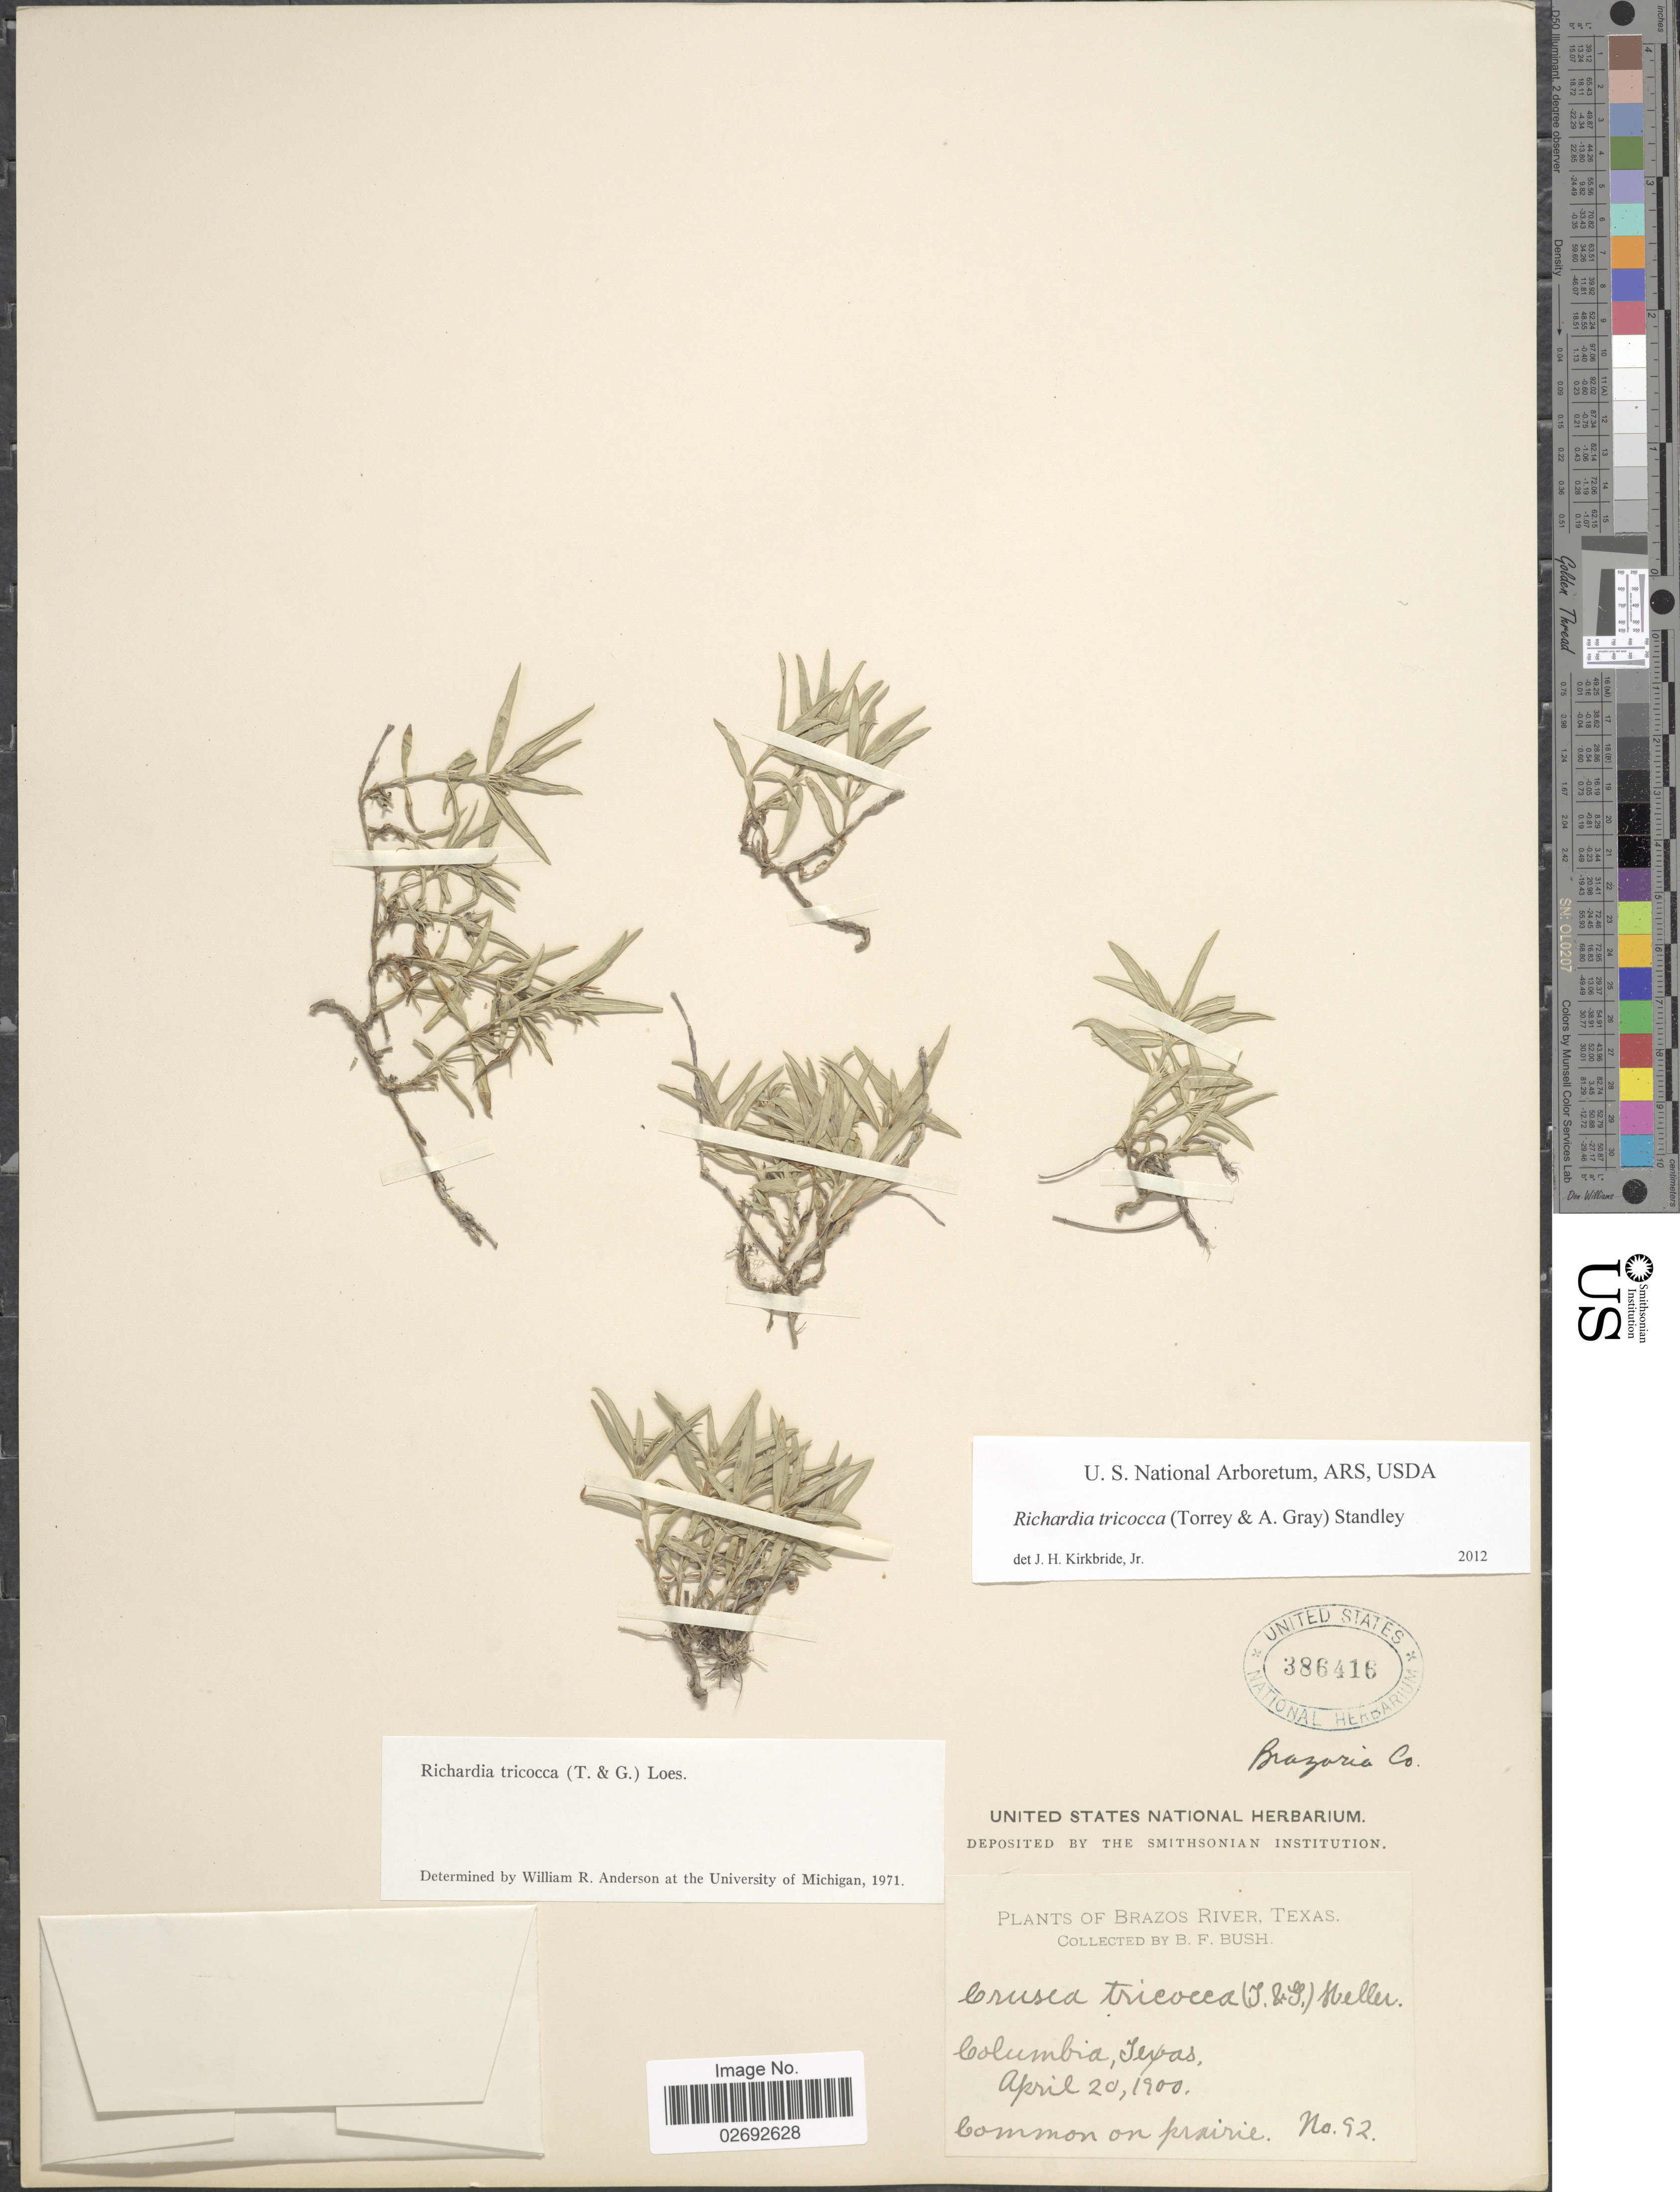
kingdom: Plantae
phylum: Tracheophyta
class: Magnoliopsida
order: Gentianales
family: Rubiaceae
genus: Richardia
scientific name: Richardia tricocca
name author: (Torr.) Standl.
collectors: B. F. Bush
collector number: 92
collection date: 1900-04-20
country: United States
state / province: Texas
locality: Brazos River, Colombia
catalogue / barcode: US 386416